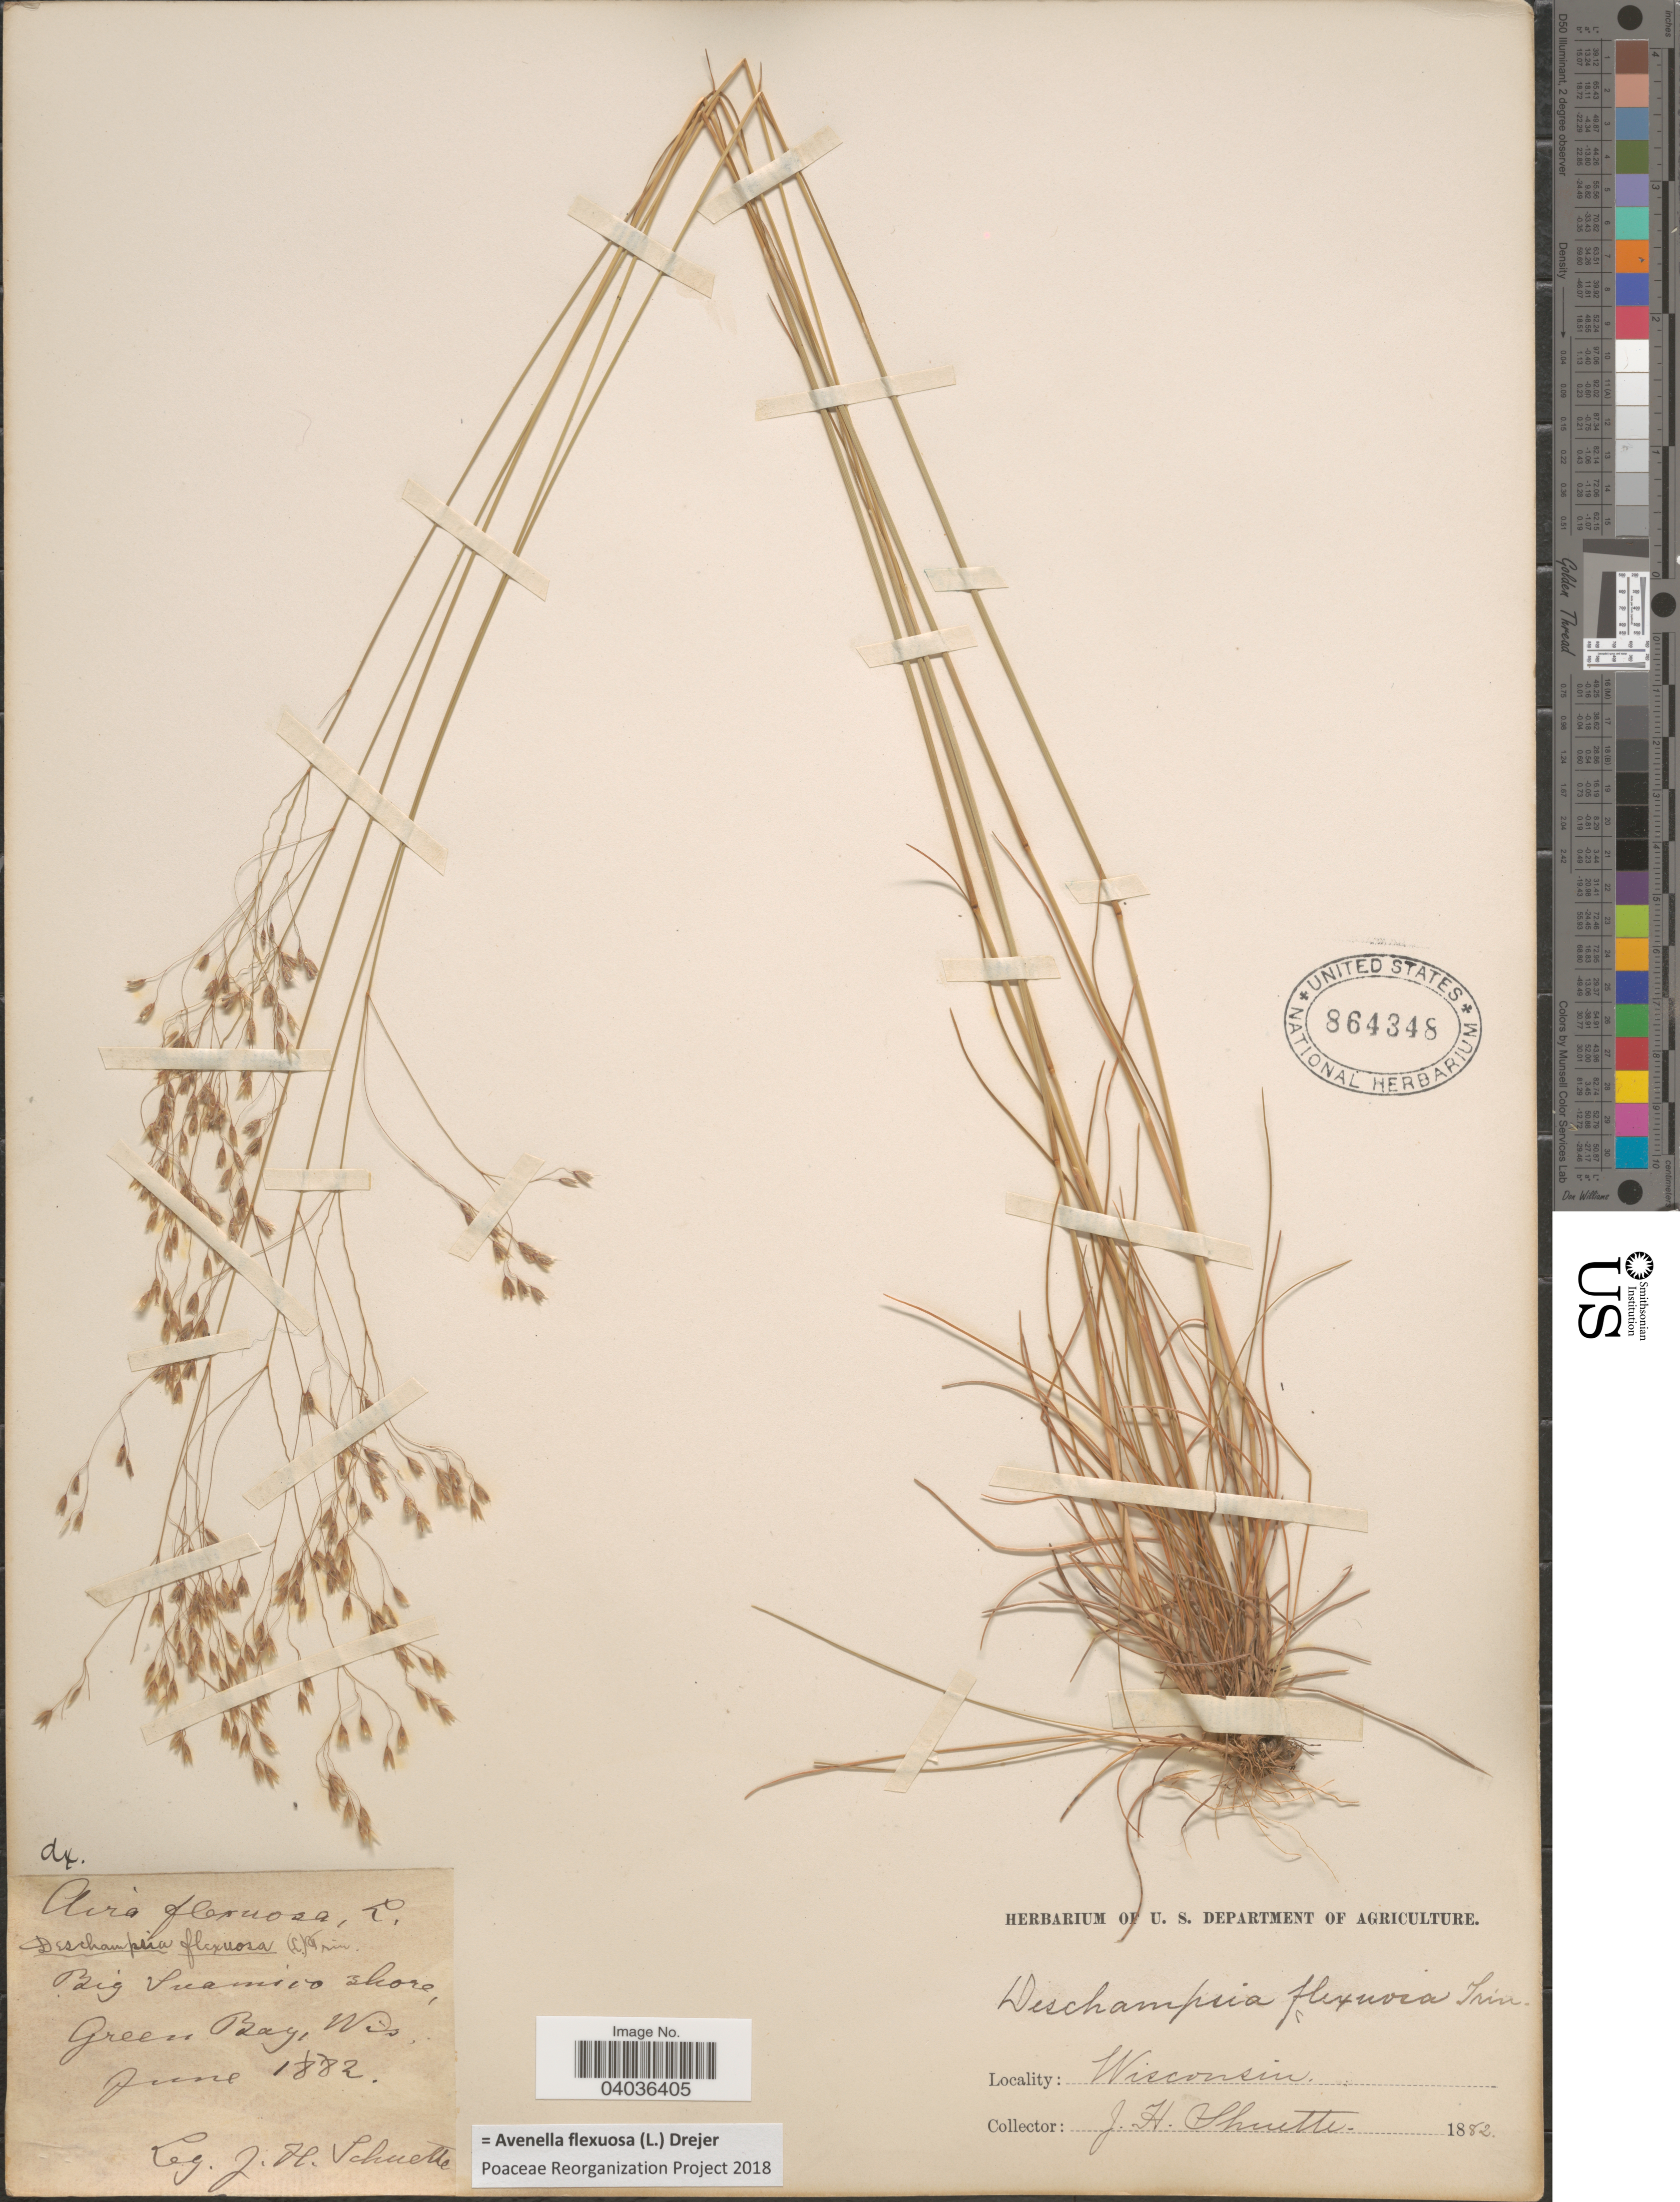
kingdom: Plantae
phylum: Tracheophyta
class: Liliopsida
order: Poales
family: Poaceae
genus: Avenella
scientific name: Avenella flexuosa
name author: (L.) Drejer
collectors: J. H. Schuette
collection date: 1882-06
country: United States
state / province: Wisconsin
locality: Big Suamico shore, Green Bay.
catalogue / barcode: US 864348